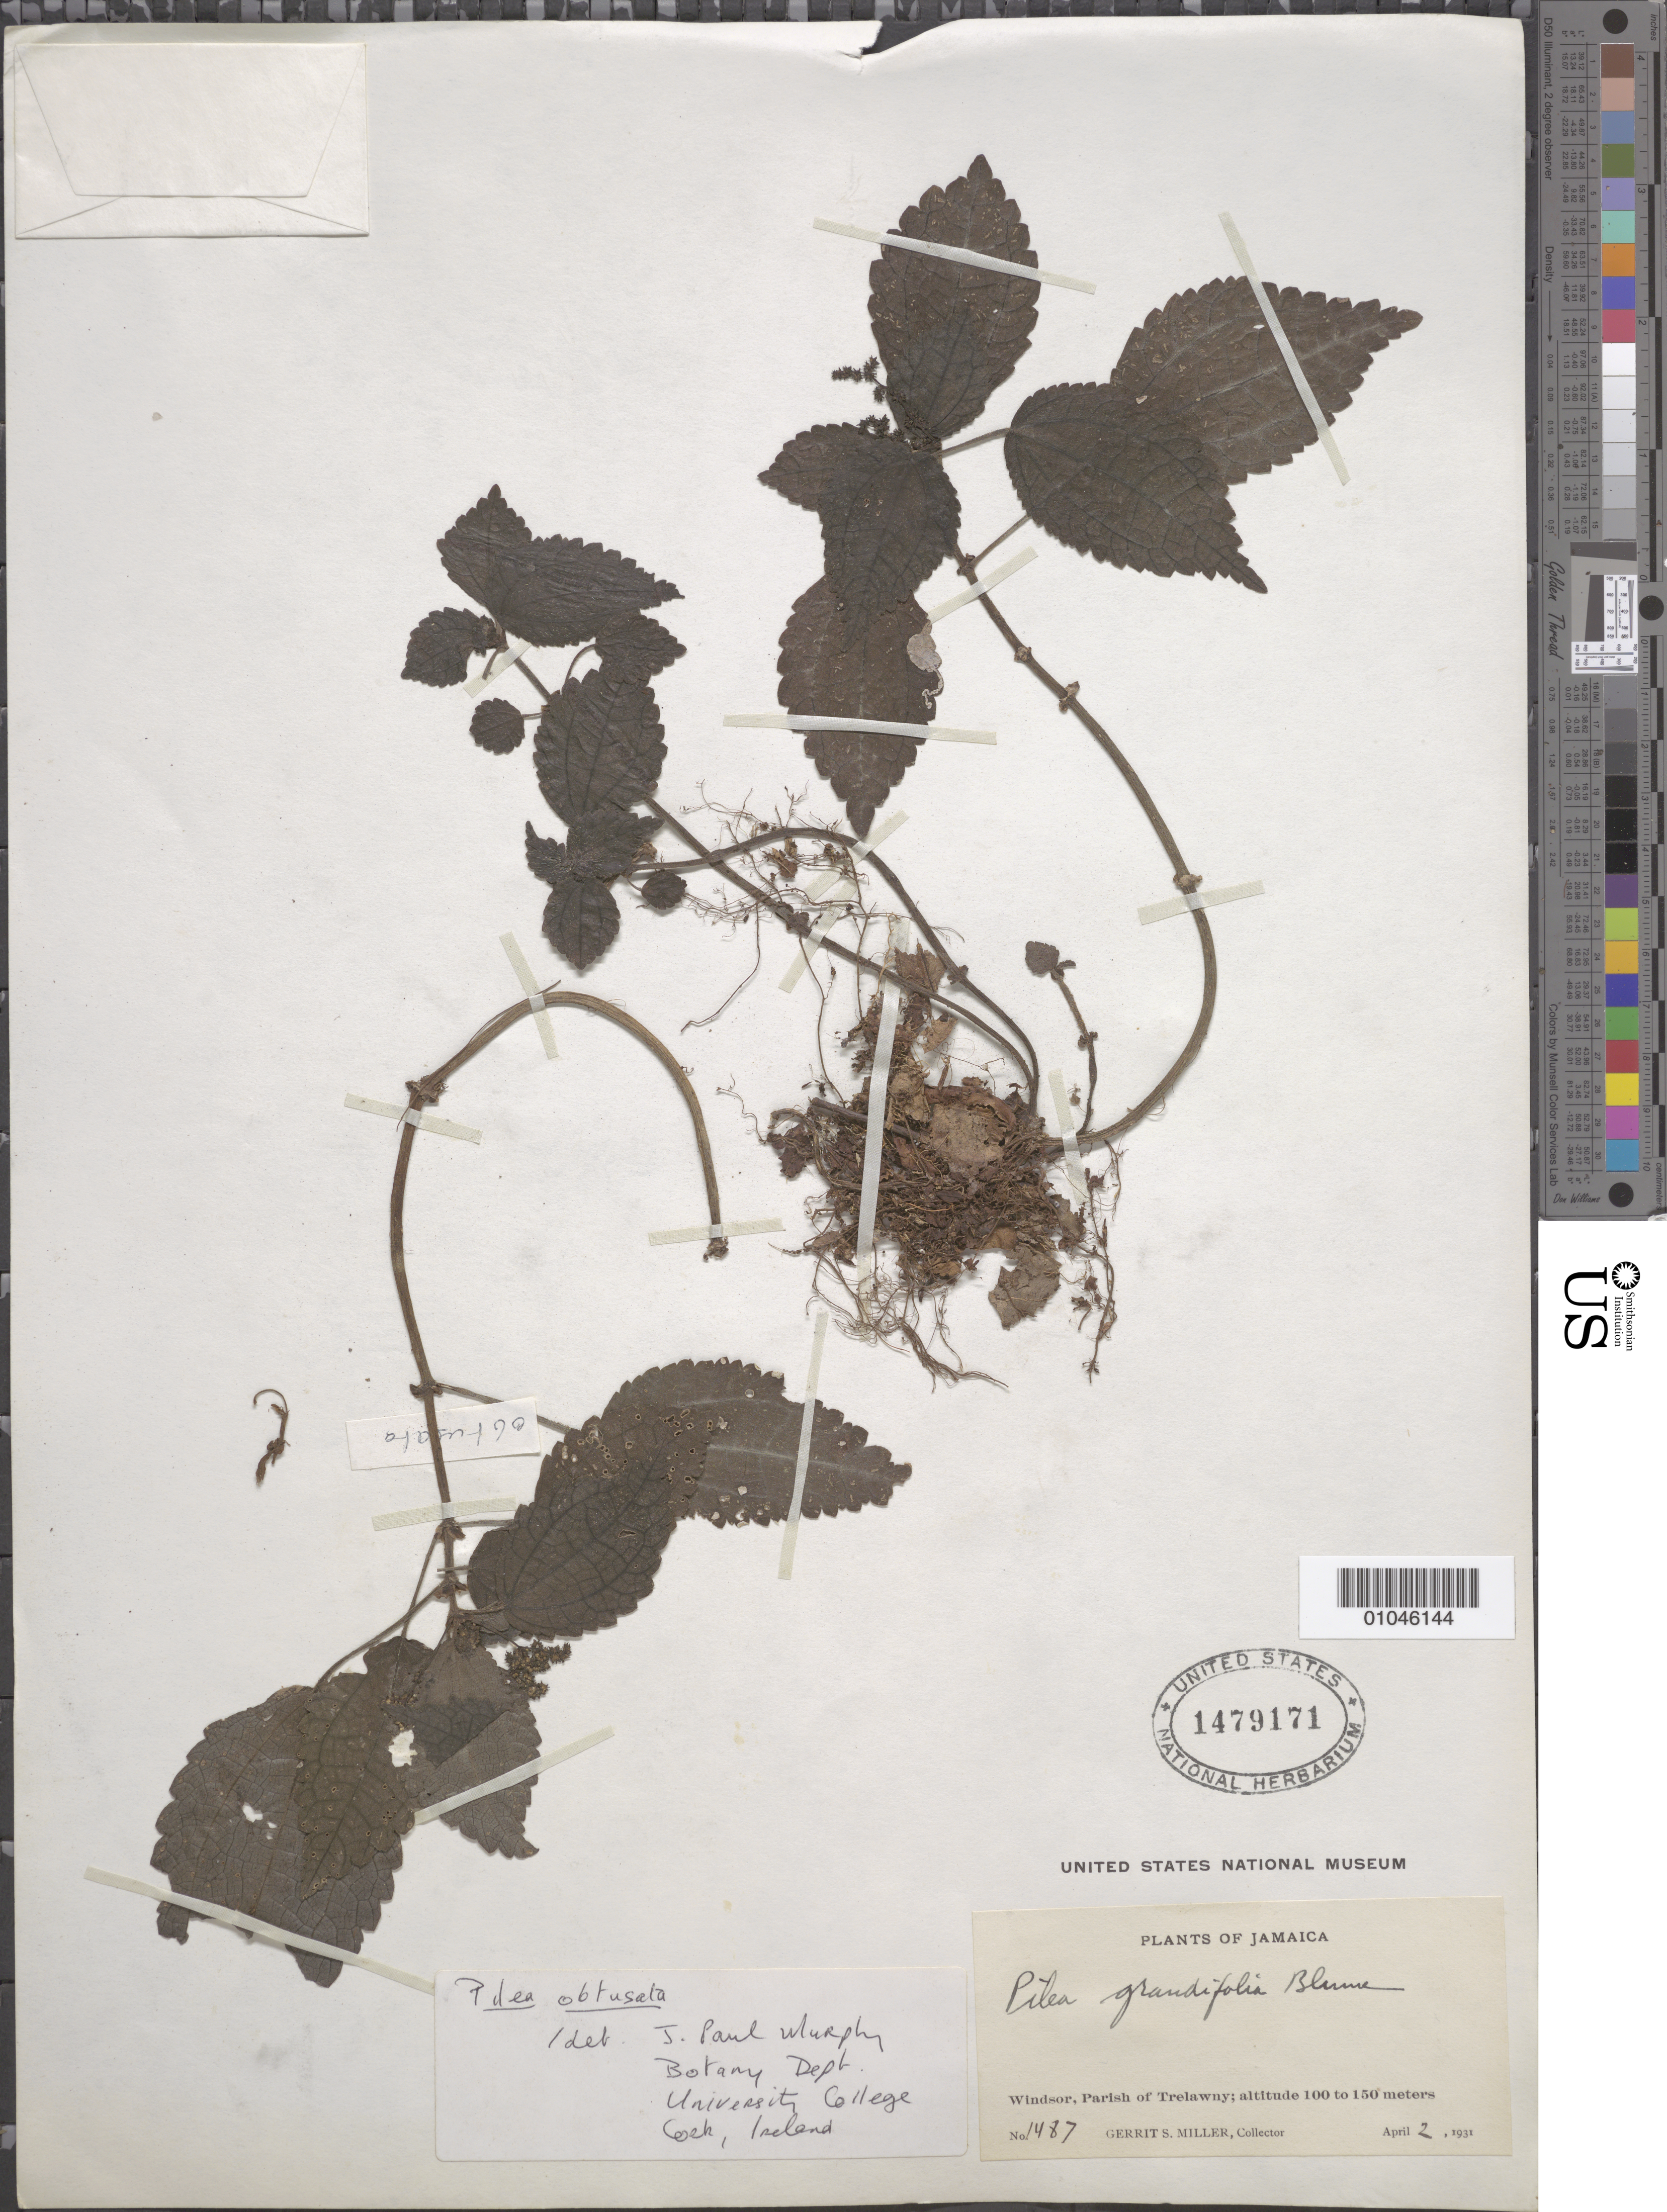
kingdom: Plantae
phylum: Tracheophyta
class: Magnoliopsida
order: Rosales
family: Urticaceae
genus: Pilea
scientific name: Pilea obtusata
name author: Liebm.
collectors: G. S. Miller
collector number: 1487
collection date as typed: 02 Apr 1931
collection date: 1931-04-02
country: Jamaica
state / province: Trelawny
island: Jamaica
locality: Windsor, Parish of Trelawny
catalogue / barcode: US 1479171